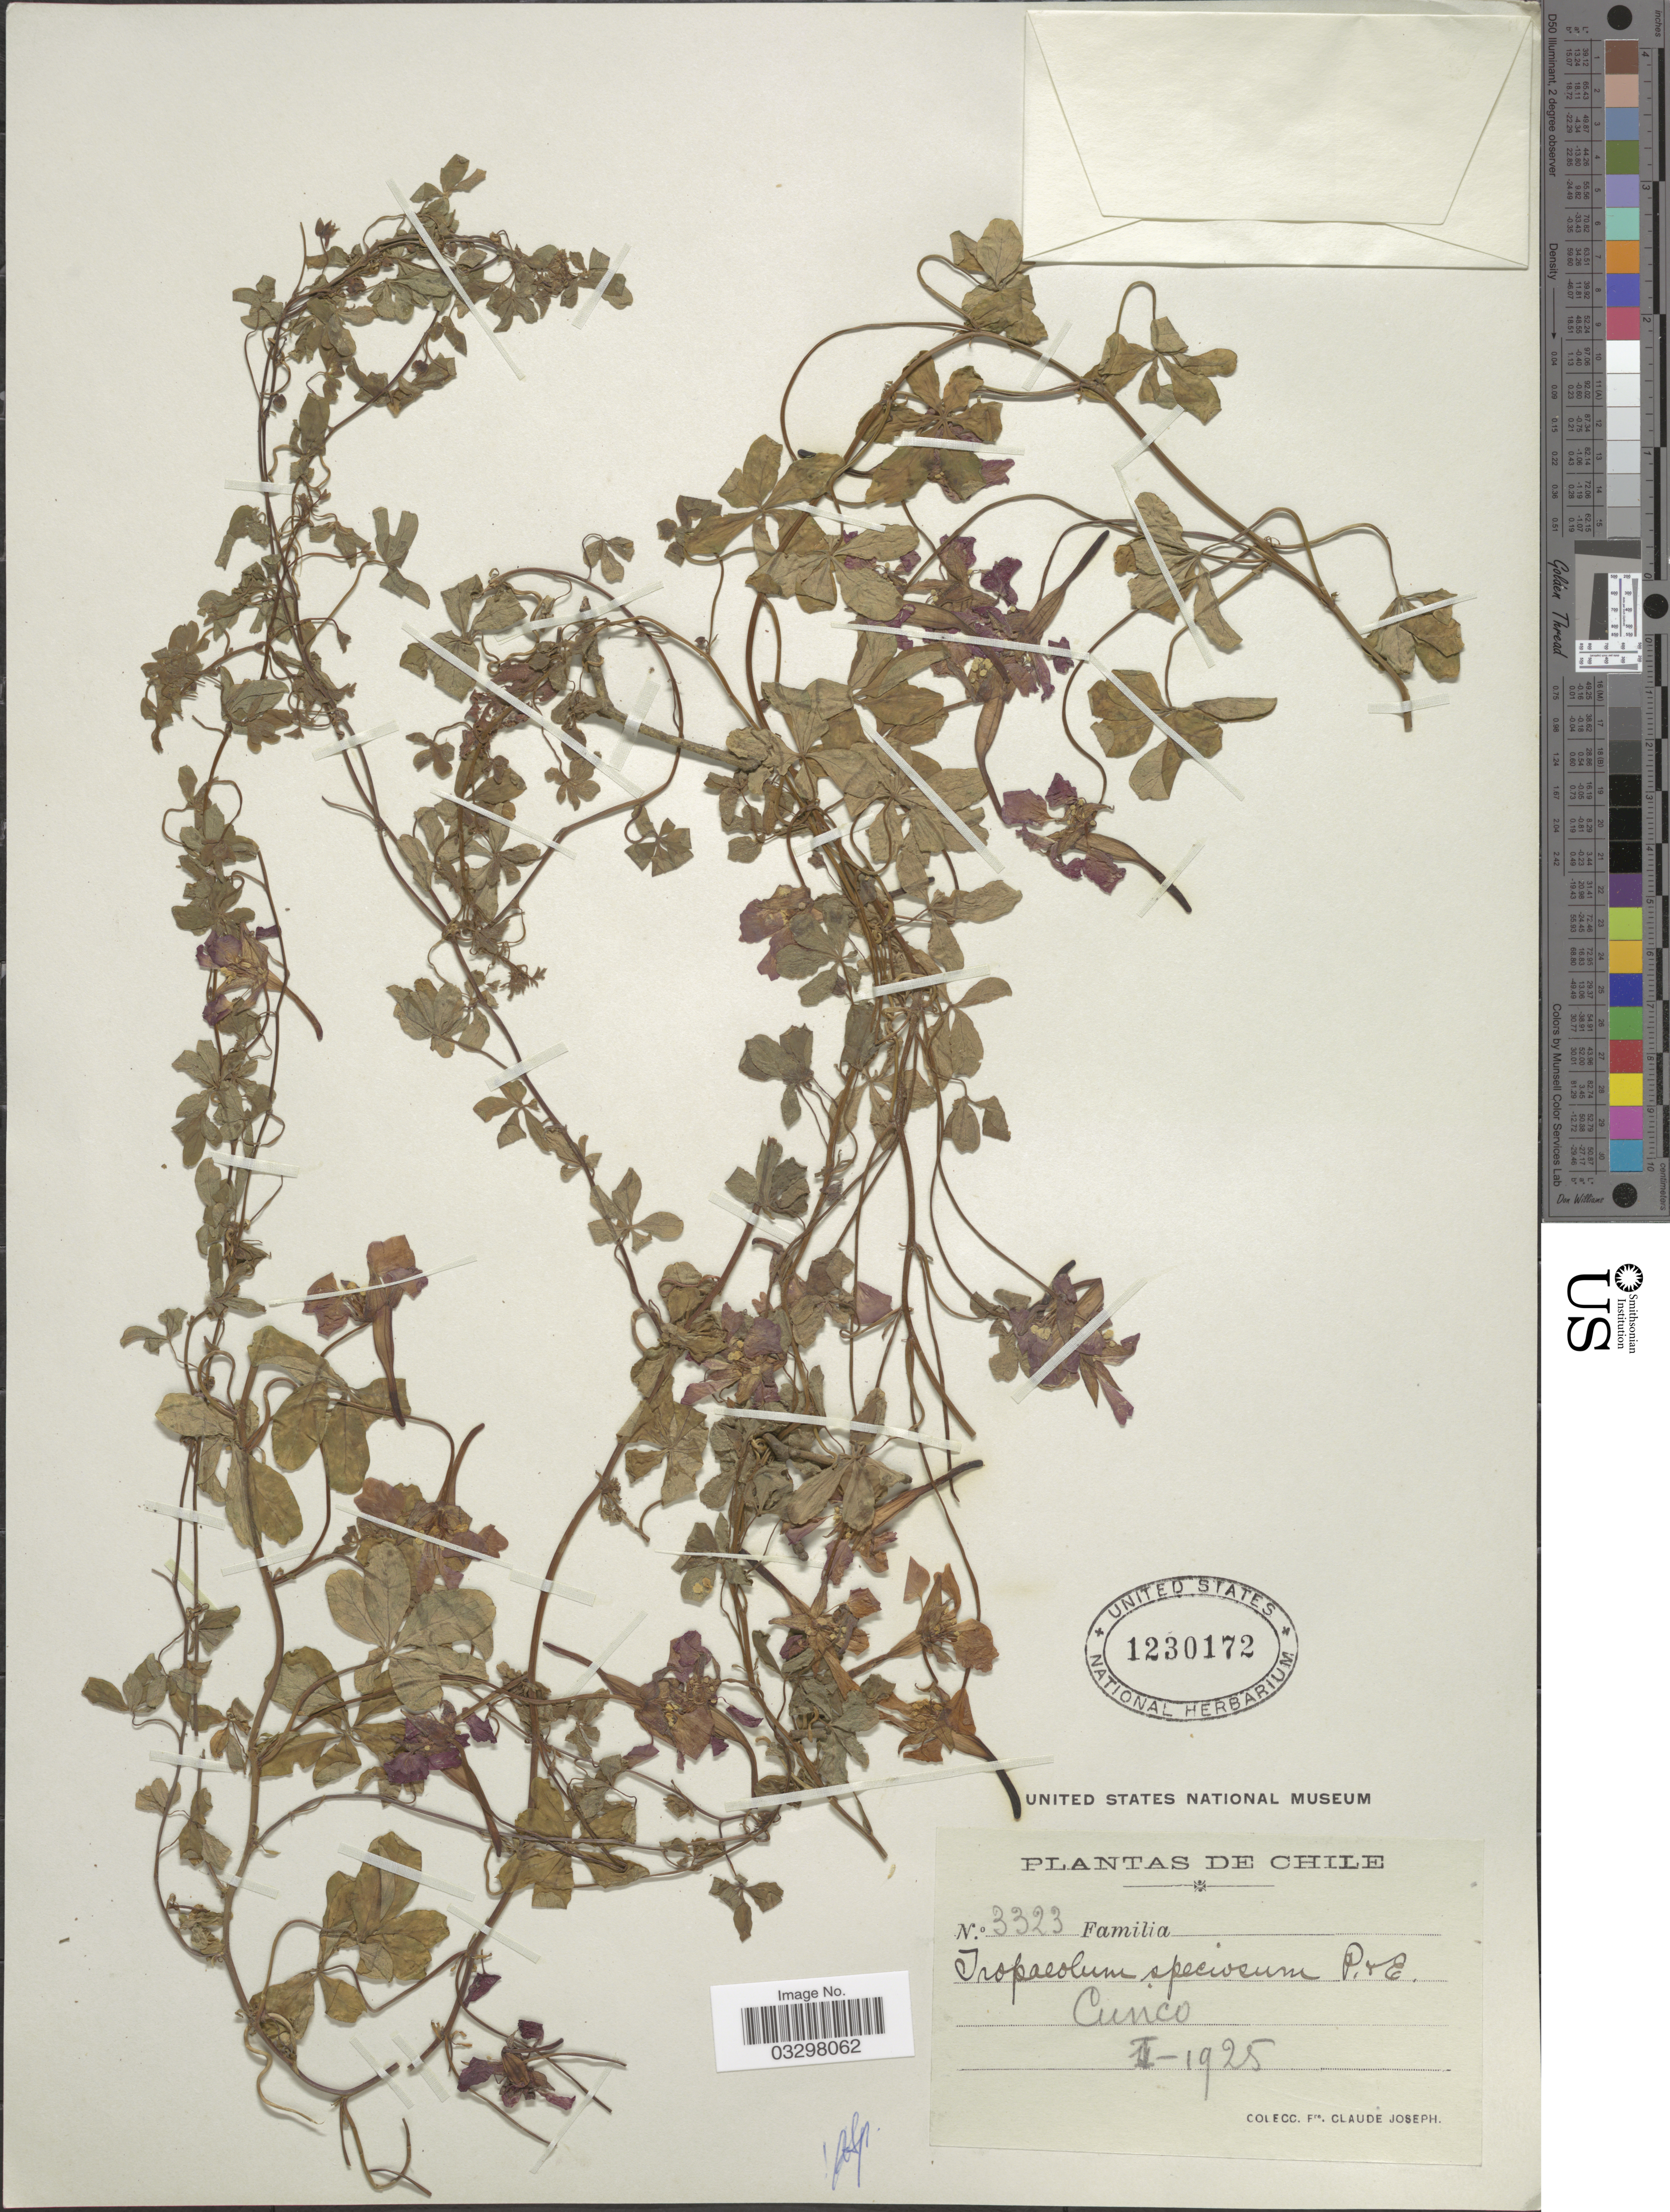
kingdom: Plantae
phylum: Tracheophyta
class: Magnoliopsida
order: Brassicales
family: Tropaeolaceae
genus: Tropaeolum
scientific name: Tropaeolum speciosum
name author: Poepp. & Endl.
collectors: Frere Claude Joseph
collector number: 3323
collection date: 1925-01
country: Chile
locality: Cunco.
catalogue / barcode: US 1230172